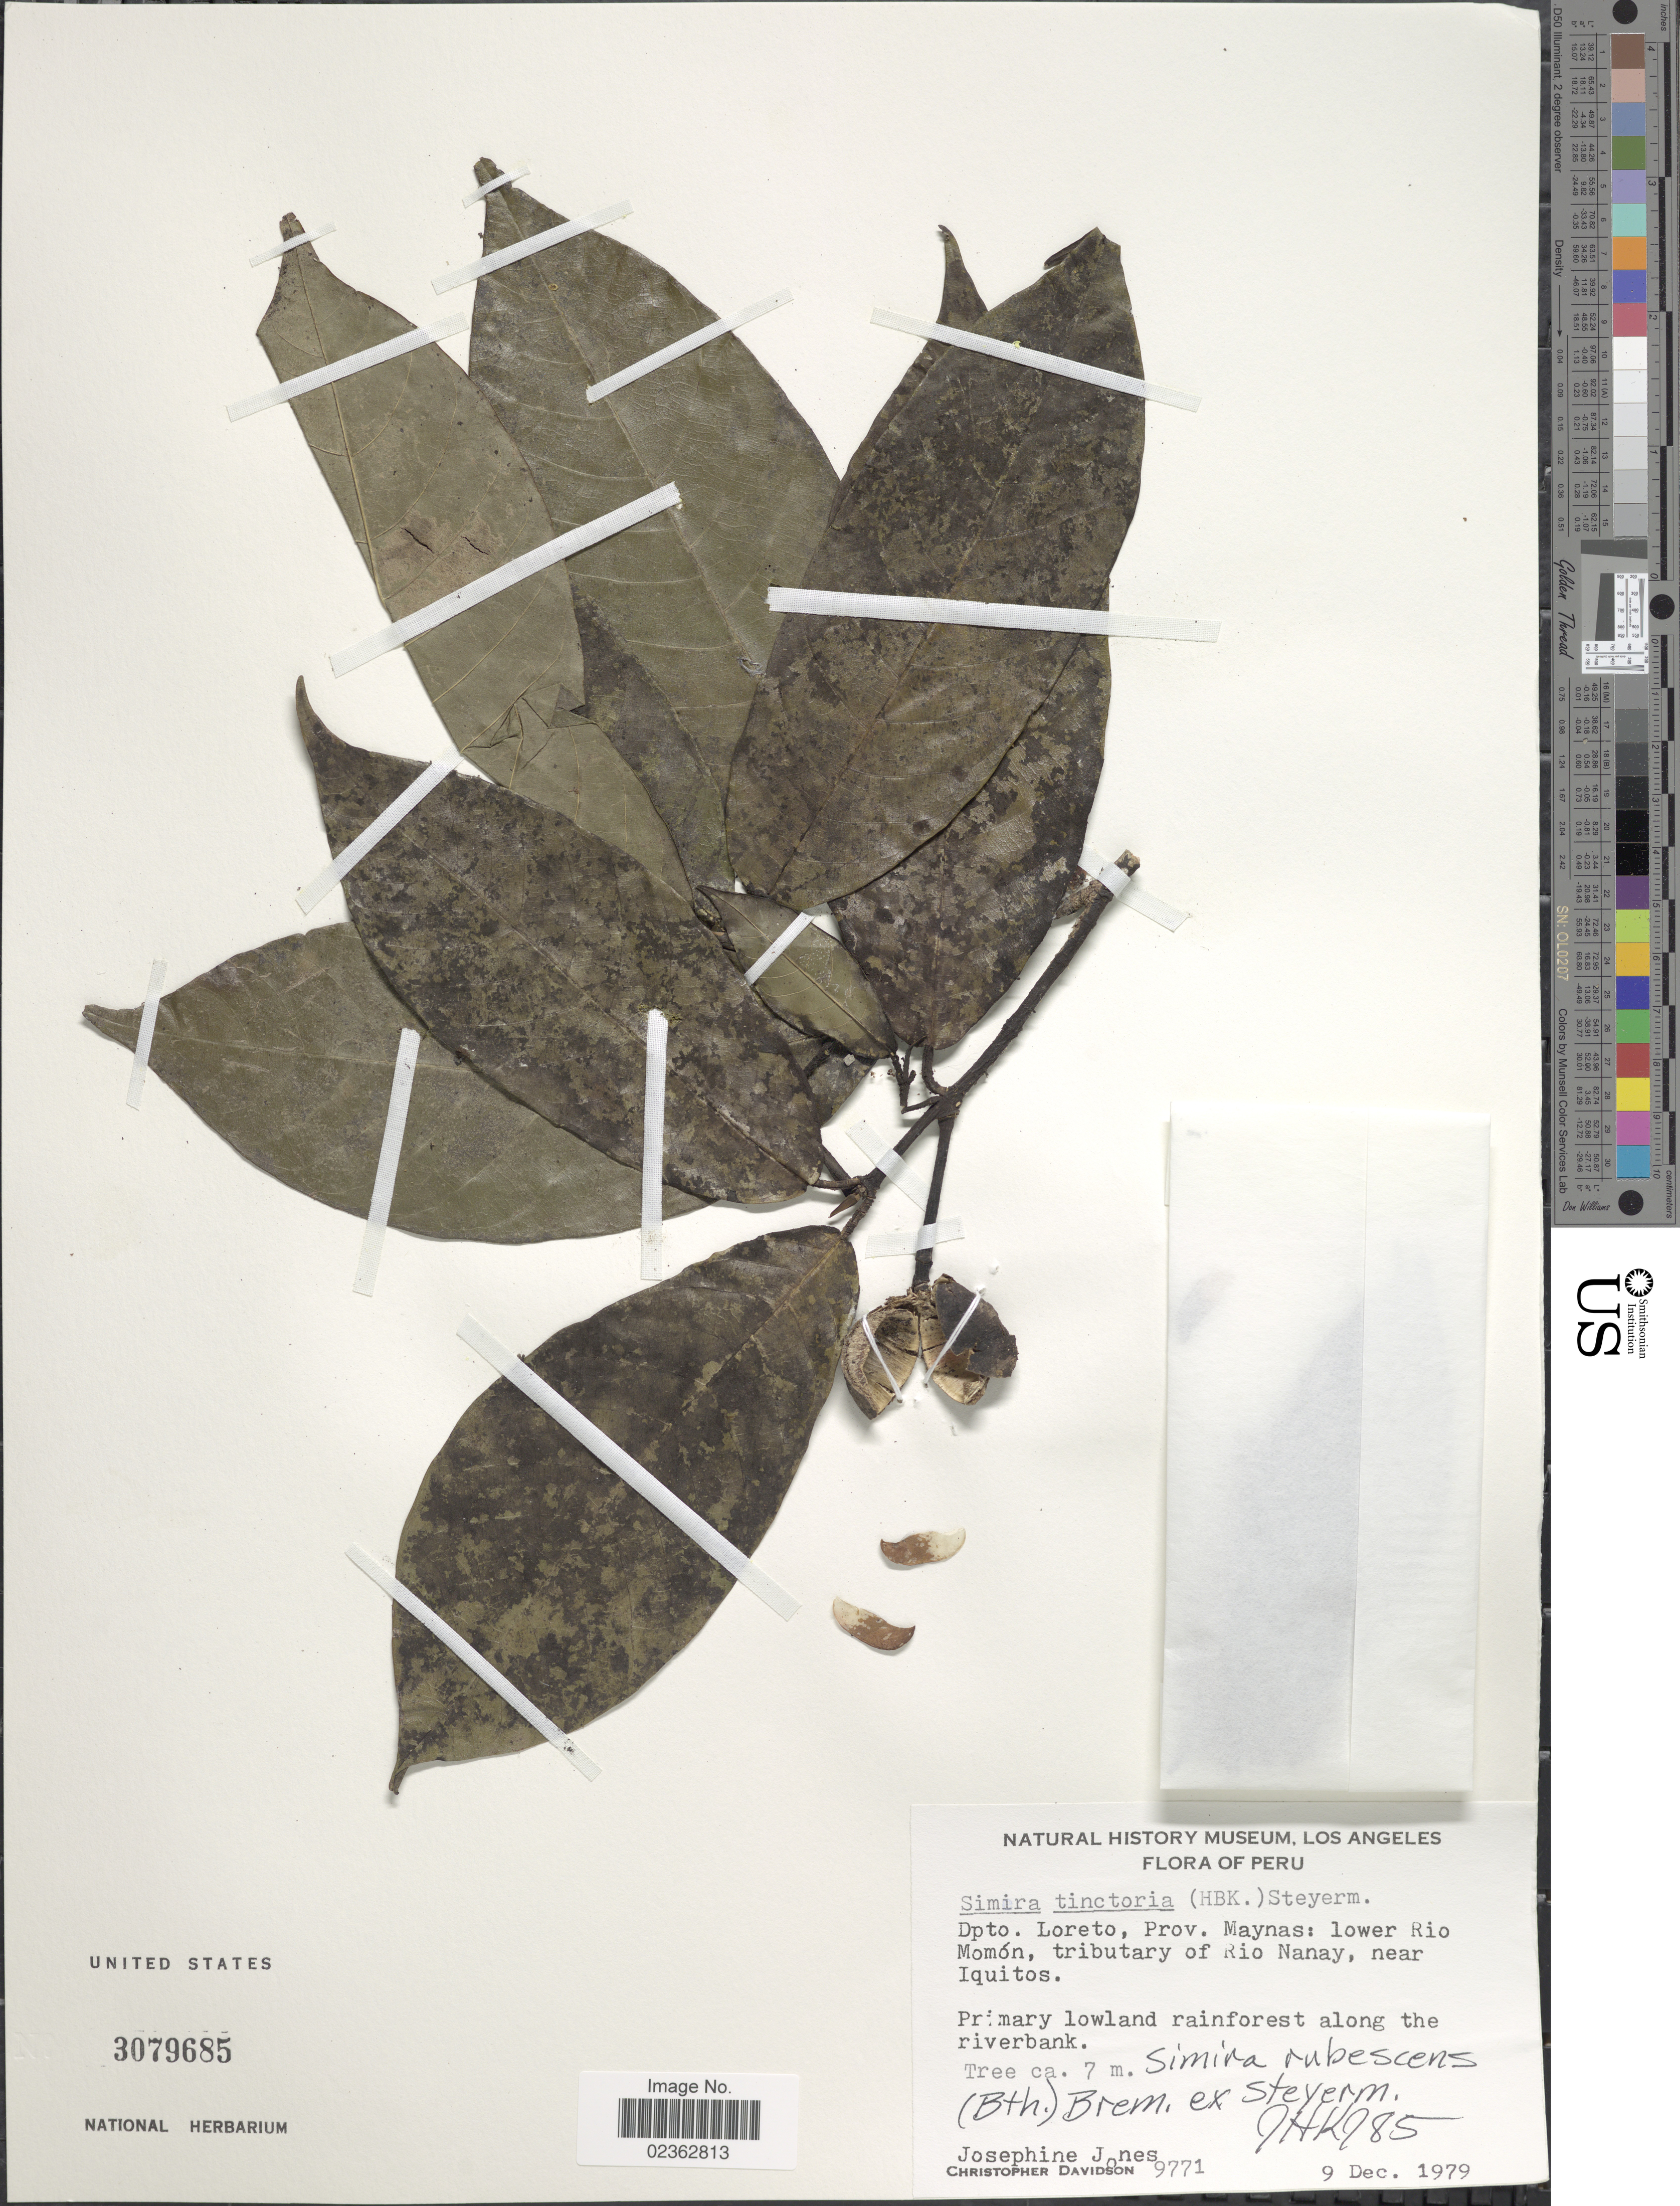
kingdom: Plantae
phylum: Tracheophyta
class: Magnoliopsida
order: Gentianales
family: Rubiaceae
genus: Simira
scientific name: Simira rubescens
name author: (Benth.) Bremek. ex Steyerm.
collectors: J. Jones & C. Davidson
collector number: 9771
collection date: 1979-12-09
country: Peru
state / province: Loreto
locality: Prov. Maynas: lower Rio Momon, tributary of Rio Nanay, near Iquitos, primary lowland rainforest along the riverbank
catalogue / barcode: US 3079685